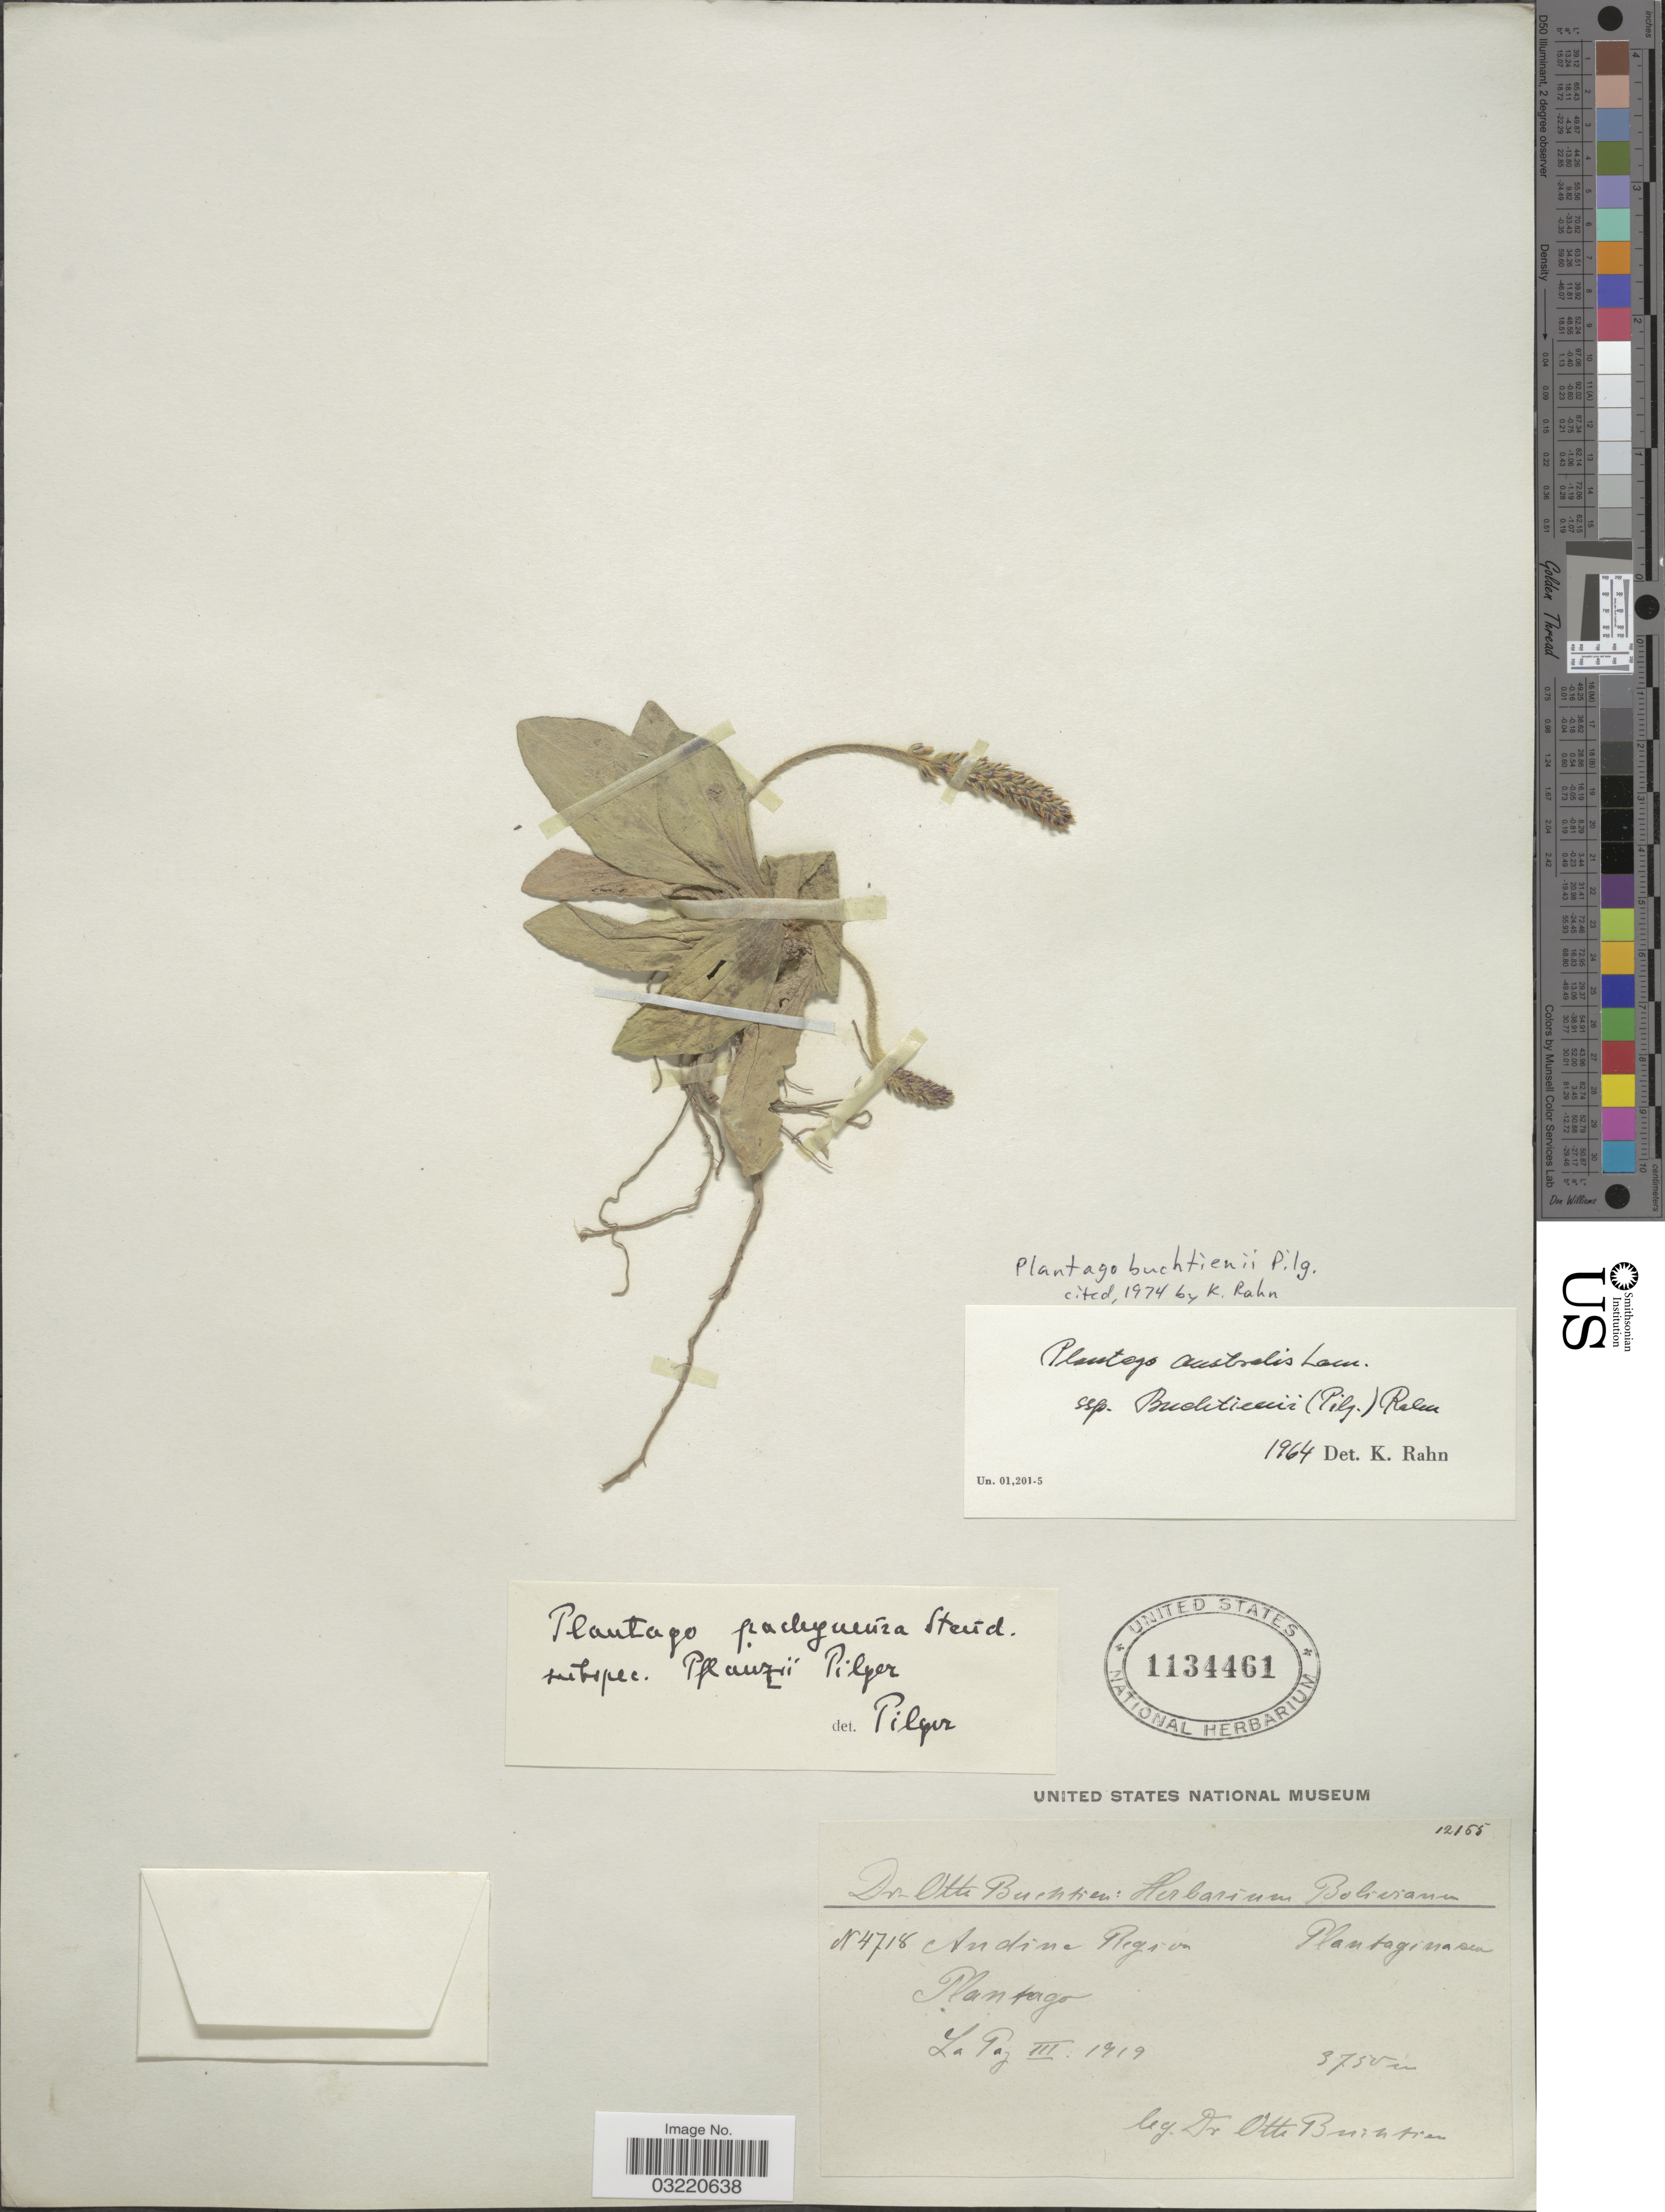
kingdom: Plantae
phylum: Tracheophyta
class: Magnoliopsida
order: Lamiales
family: Plantaginaceae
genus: Plantago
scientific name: Plantago buchtienii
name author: Pilg.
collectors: O. Buchtien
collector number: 4718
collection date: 1919-03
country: Bolivia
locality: Andina Region.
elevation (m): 3750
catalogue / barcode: US 1134461